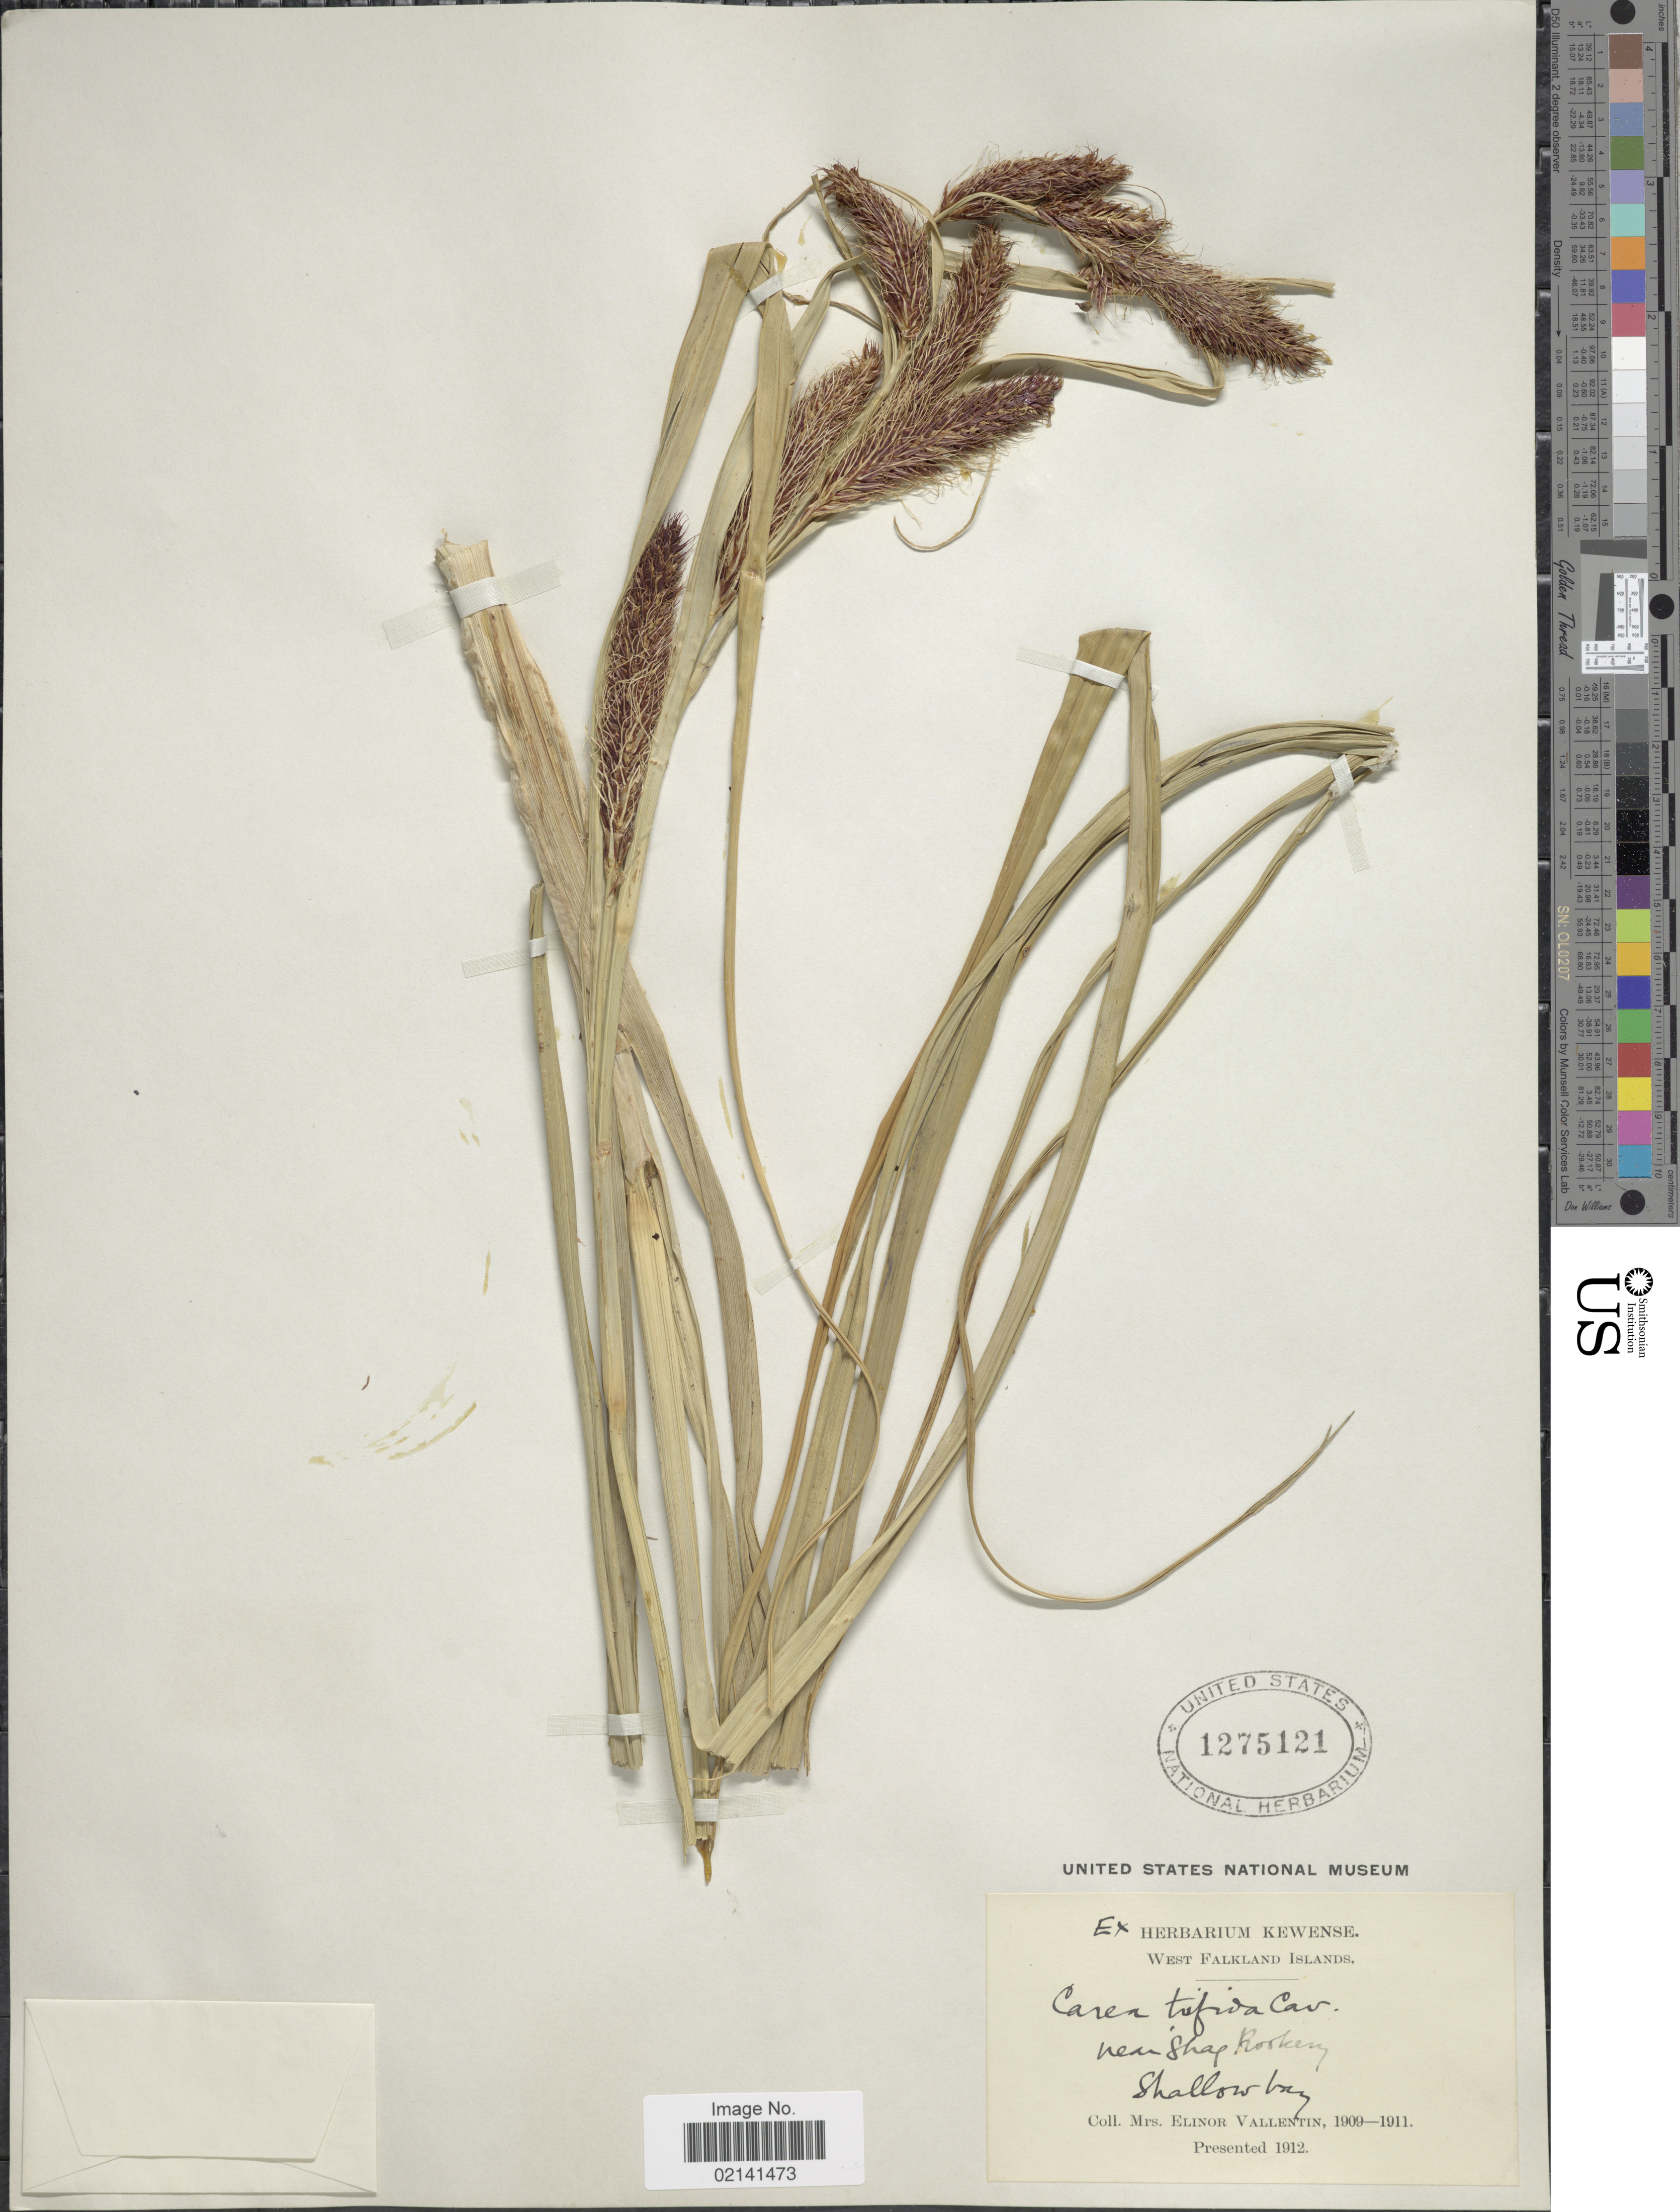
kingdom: Plantae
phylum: Tracheophyta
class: Liliopsida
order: Poales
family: Cyperaceae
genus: Carex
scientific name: Carex trifida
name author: Cav.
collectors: E. Vallentin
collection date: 1909/1911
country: Falkland Islands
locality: West Falkland Islands. Near Shap Rookery, Shallow bay.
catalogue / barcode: US 1275121